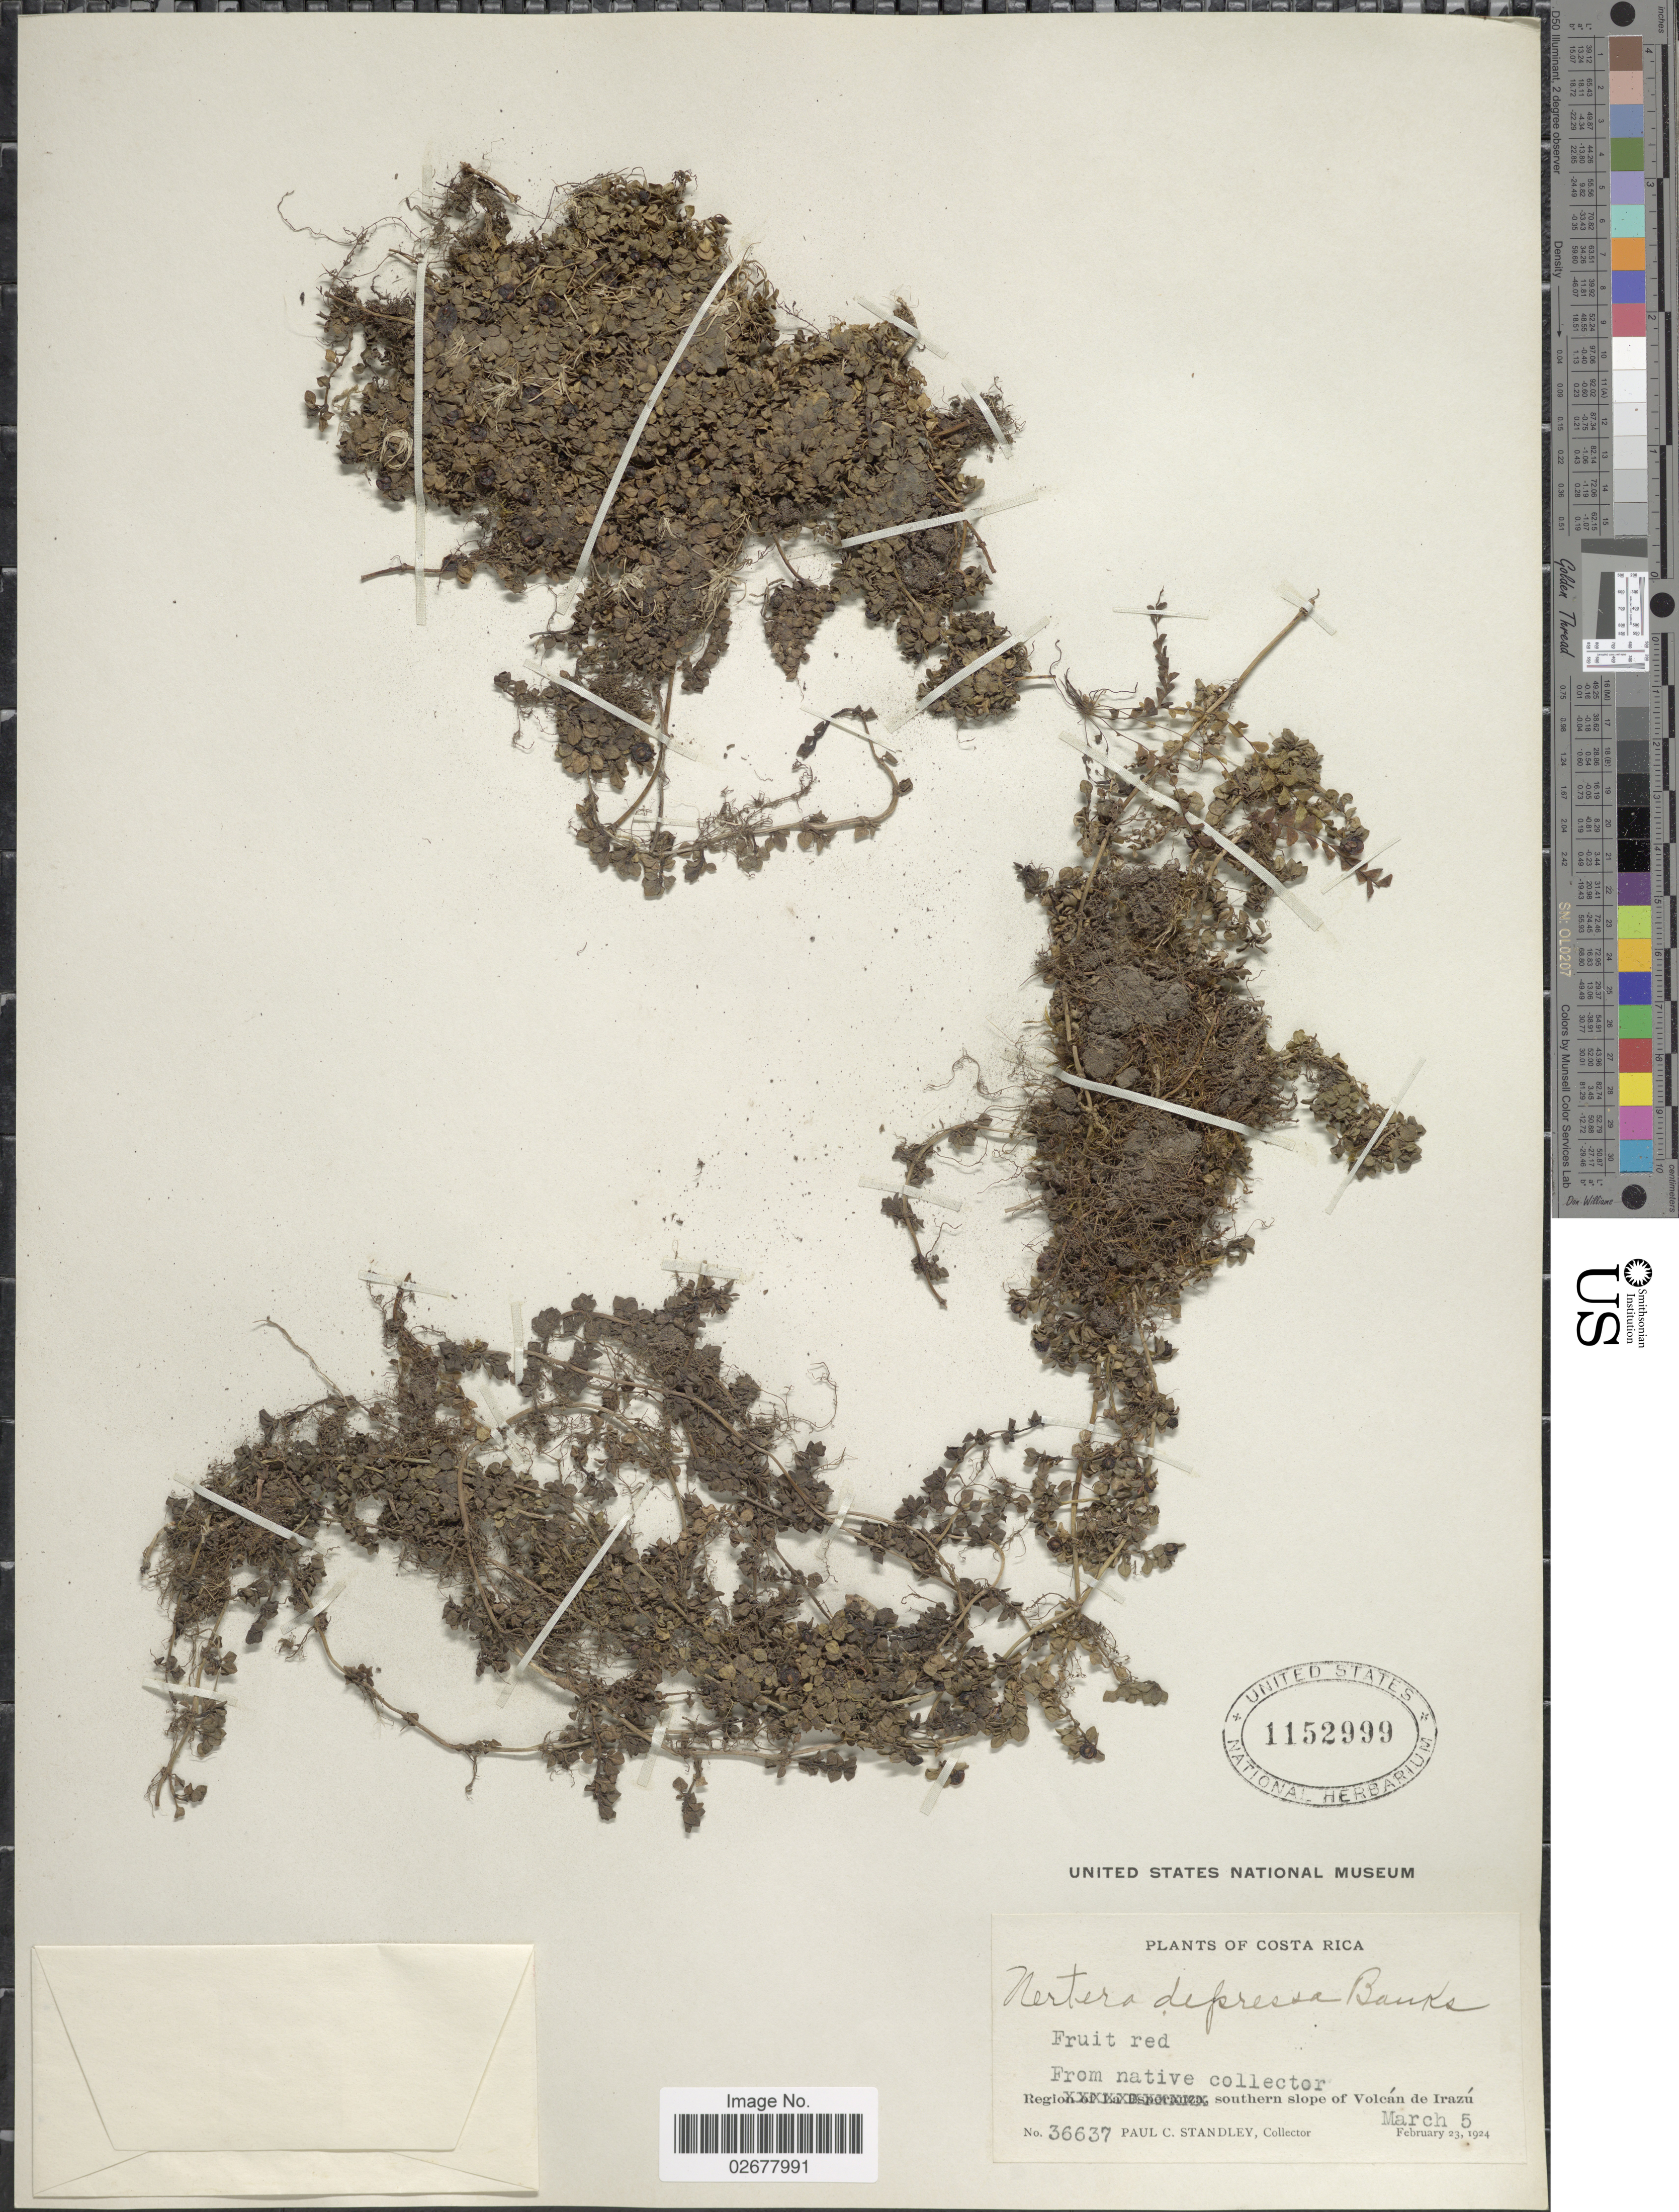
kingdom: Plantae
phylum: Tracheophyta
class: Magnoliopsida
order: Gentianales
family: Rubiaceae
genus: Nertera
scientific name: Nertera depressa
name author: Banks & Sol. ex Gaertn.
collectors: P. C. Standley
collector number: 36637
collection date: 1924-03-05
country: Costa Rica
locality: Southern slope of Volcán de Irazú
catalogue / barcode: US 1152999